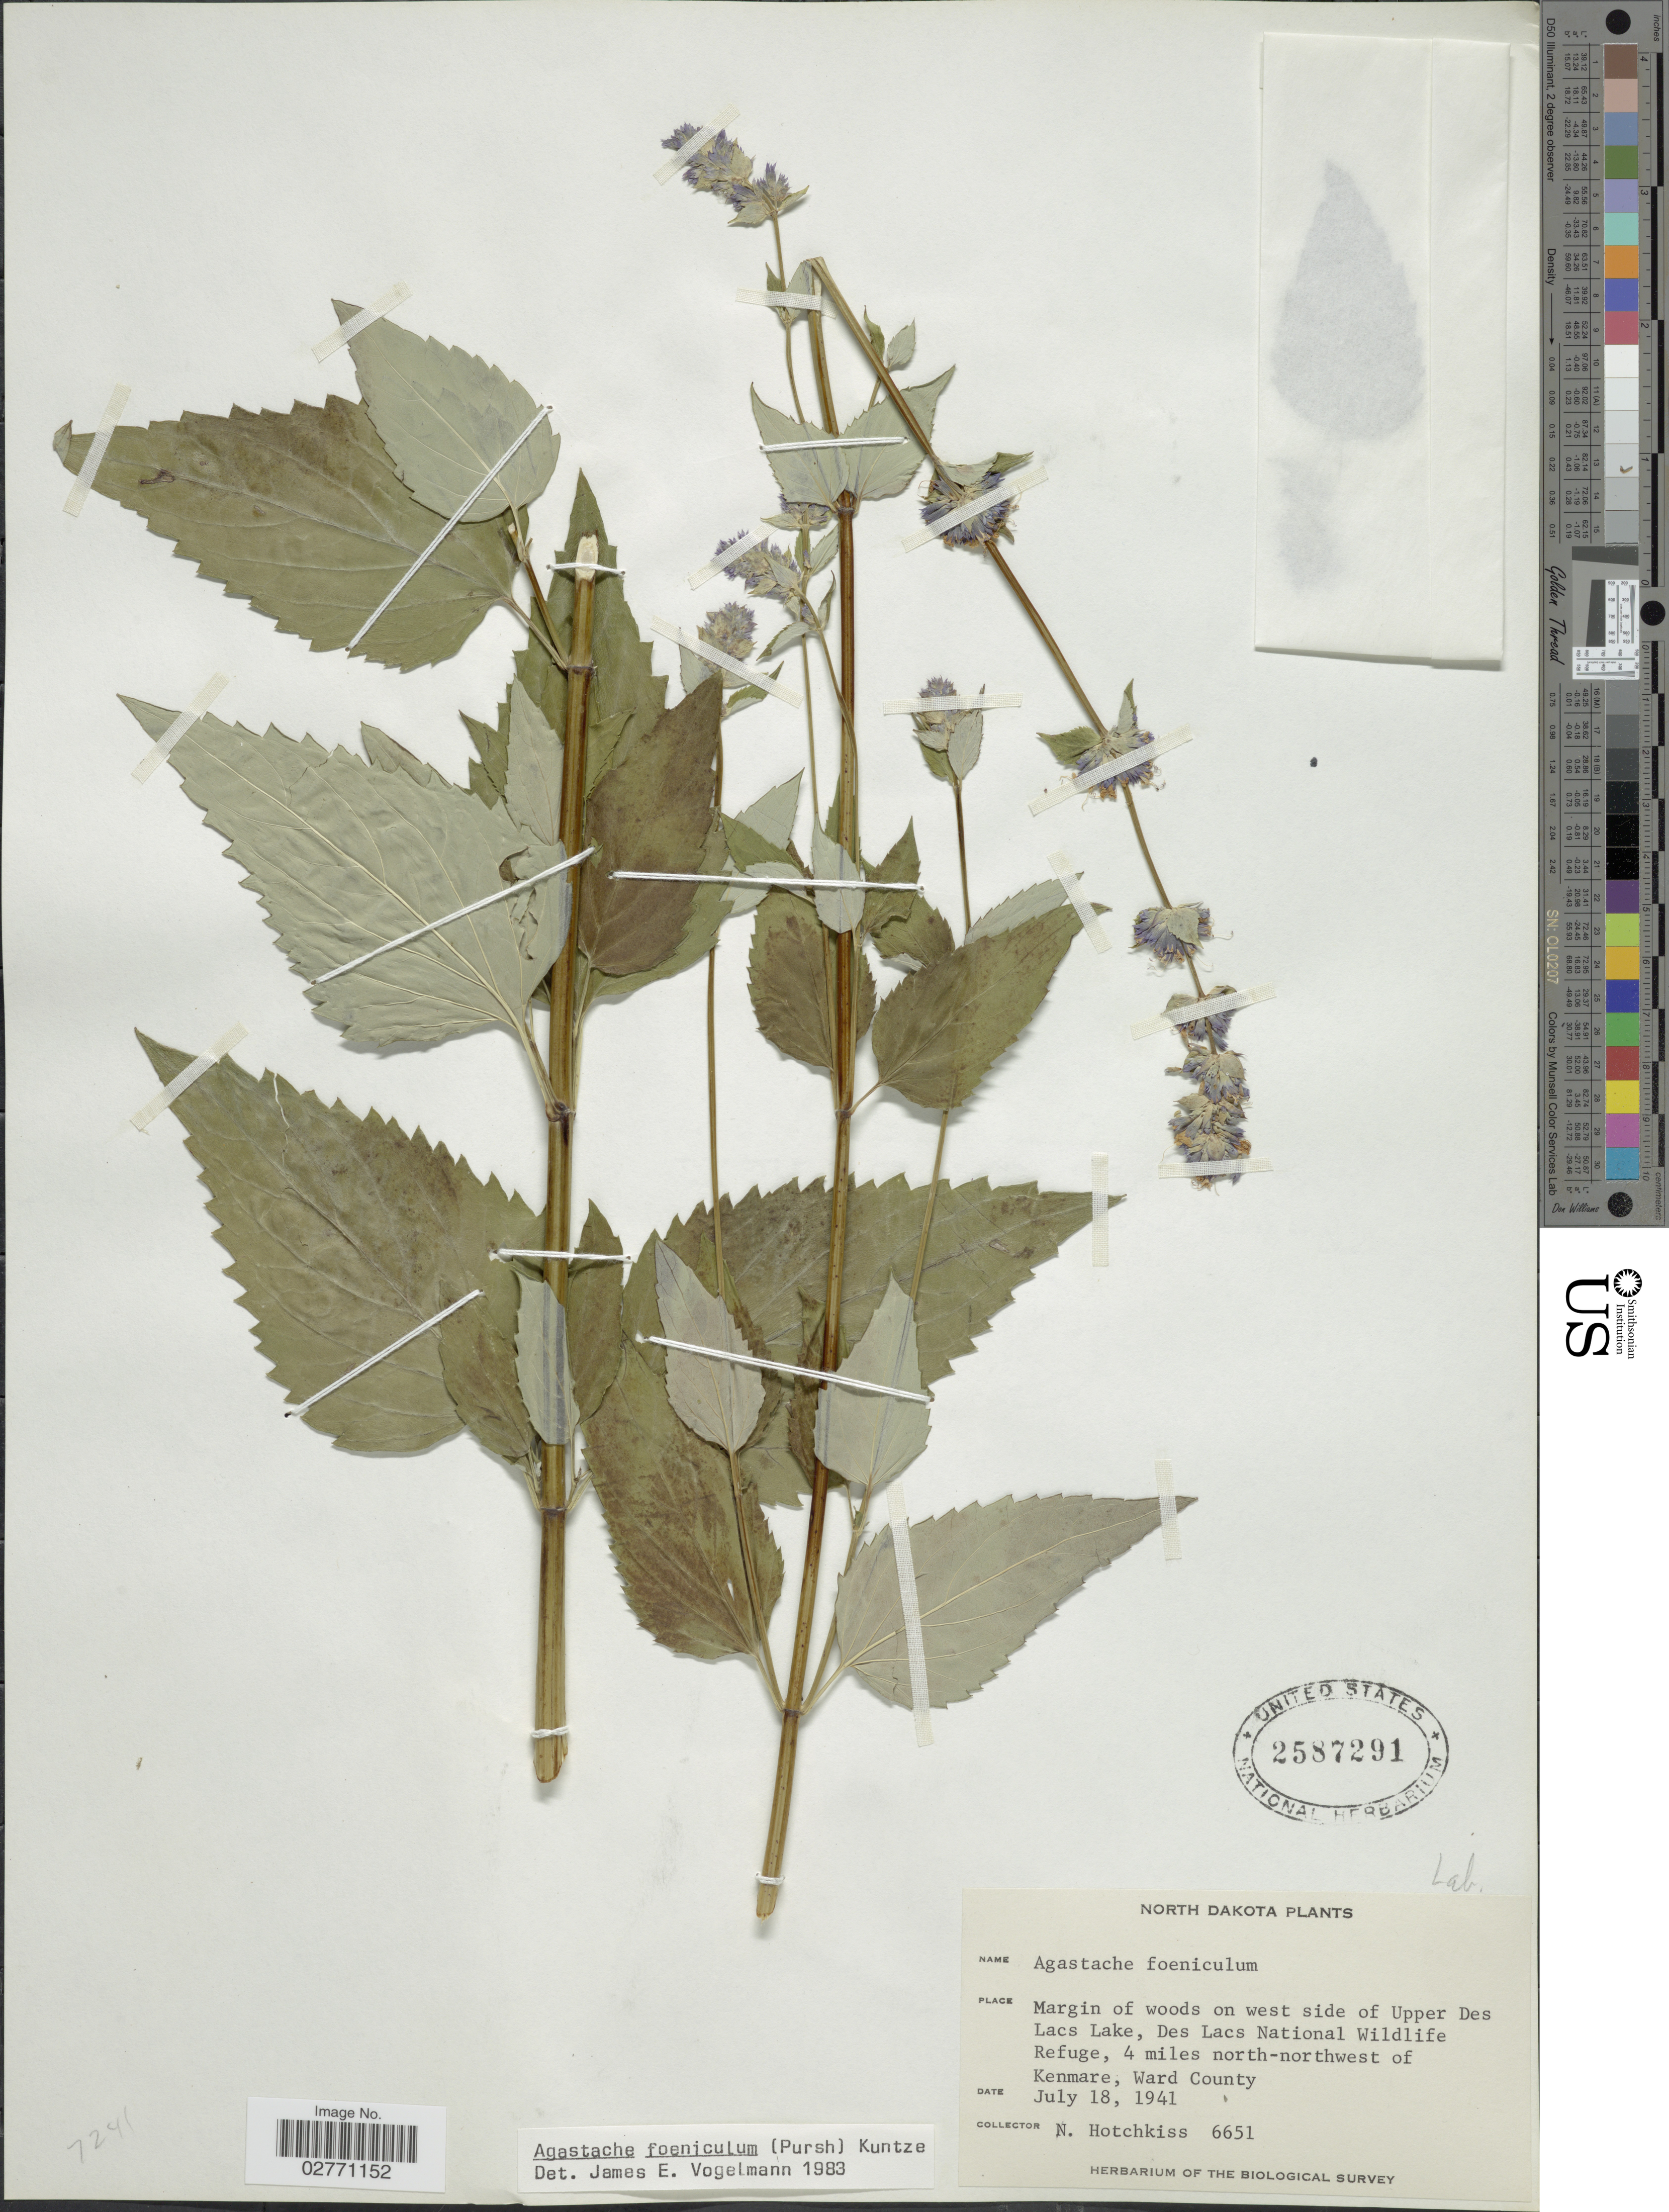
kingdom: Plantae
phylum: Tracheophyta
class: Magnoliopsida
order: Lamiales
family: Lamiaceae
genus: Agastache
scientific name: Agastache foeniculum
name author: (Pursh) Kuntze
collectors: N. Hotchkiss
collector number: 6651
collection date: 1941-07-18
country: United States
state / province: North Dakota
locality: Margin of woods on west side of Upper Des Lacs Lake, Des Lacs National Wildlife Refuge, 4 miles north-northwest of Kenmare, Ward County.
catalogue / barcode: US 2587291